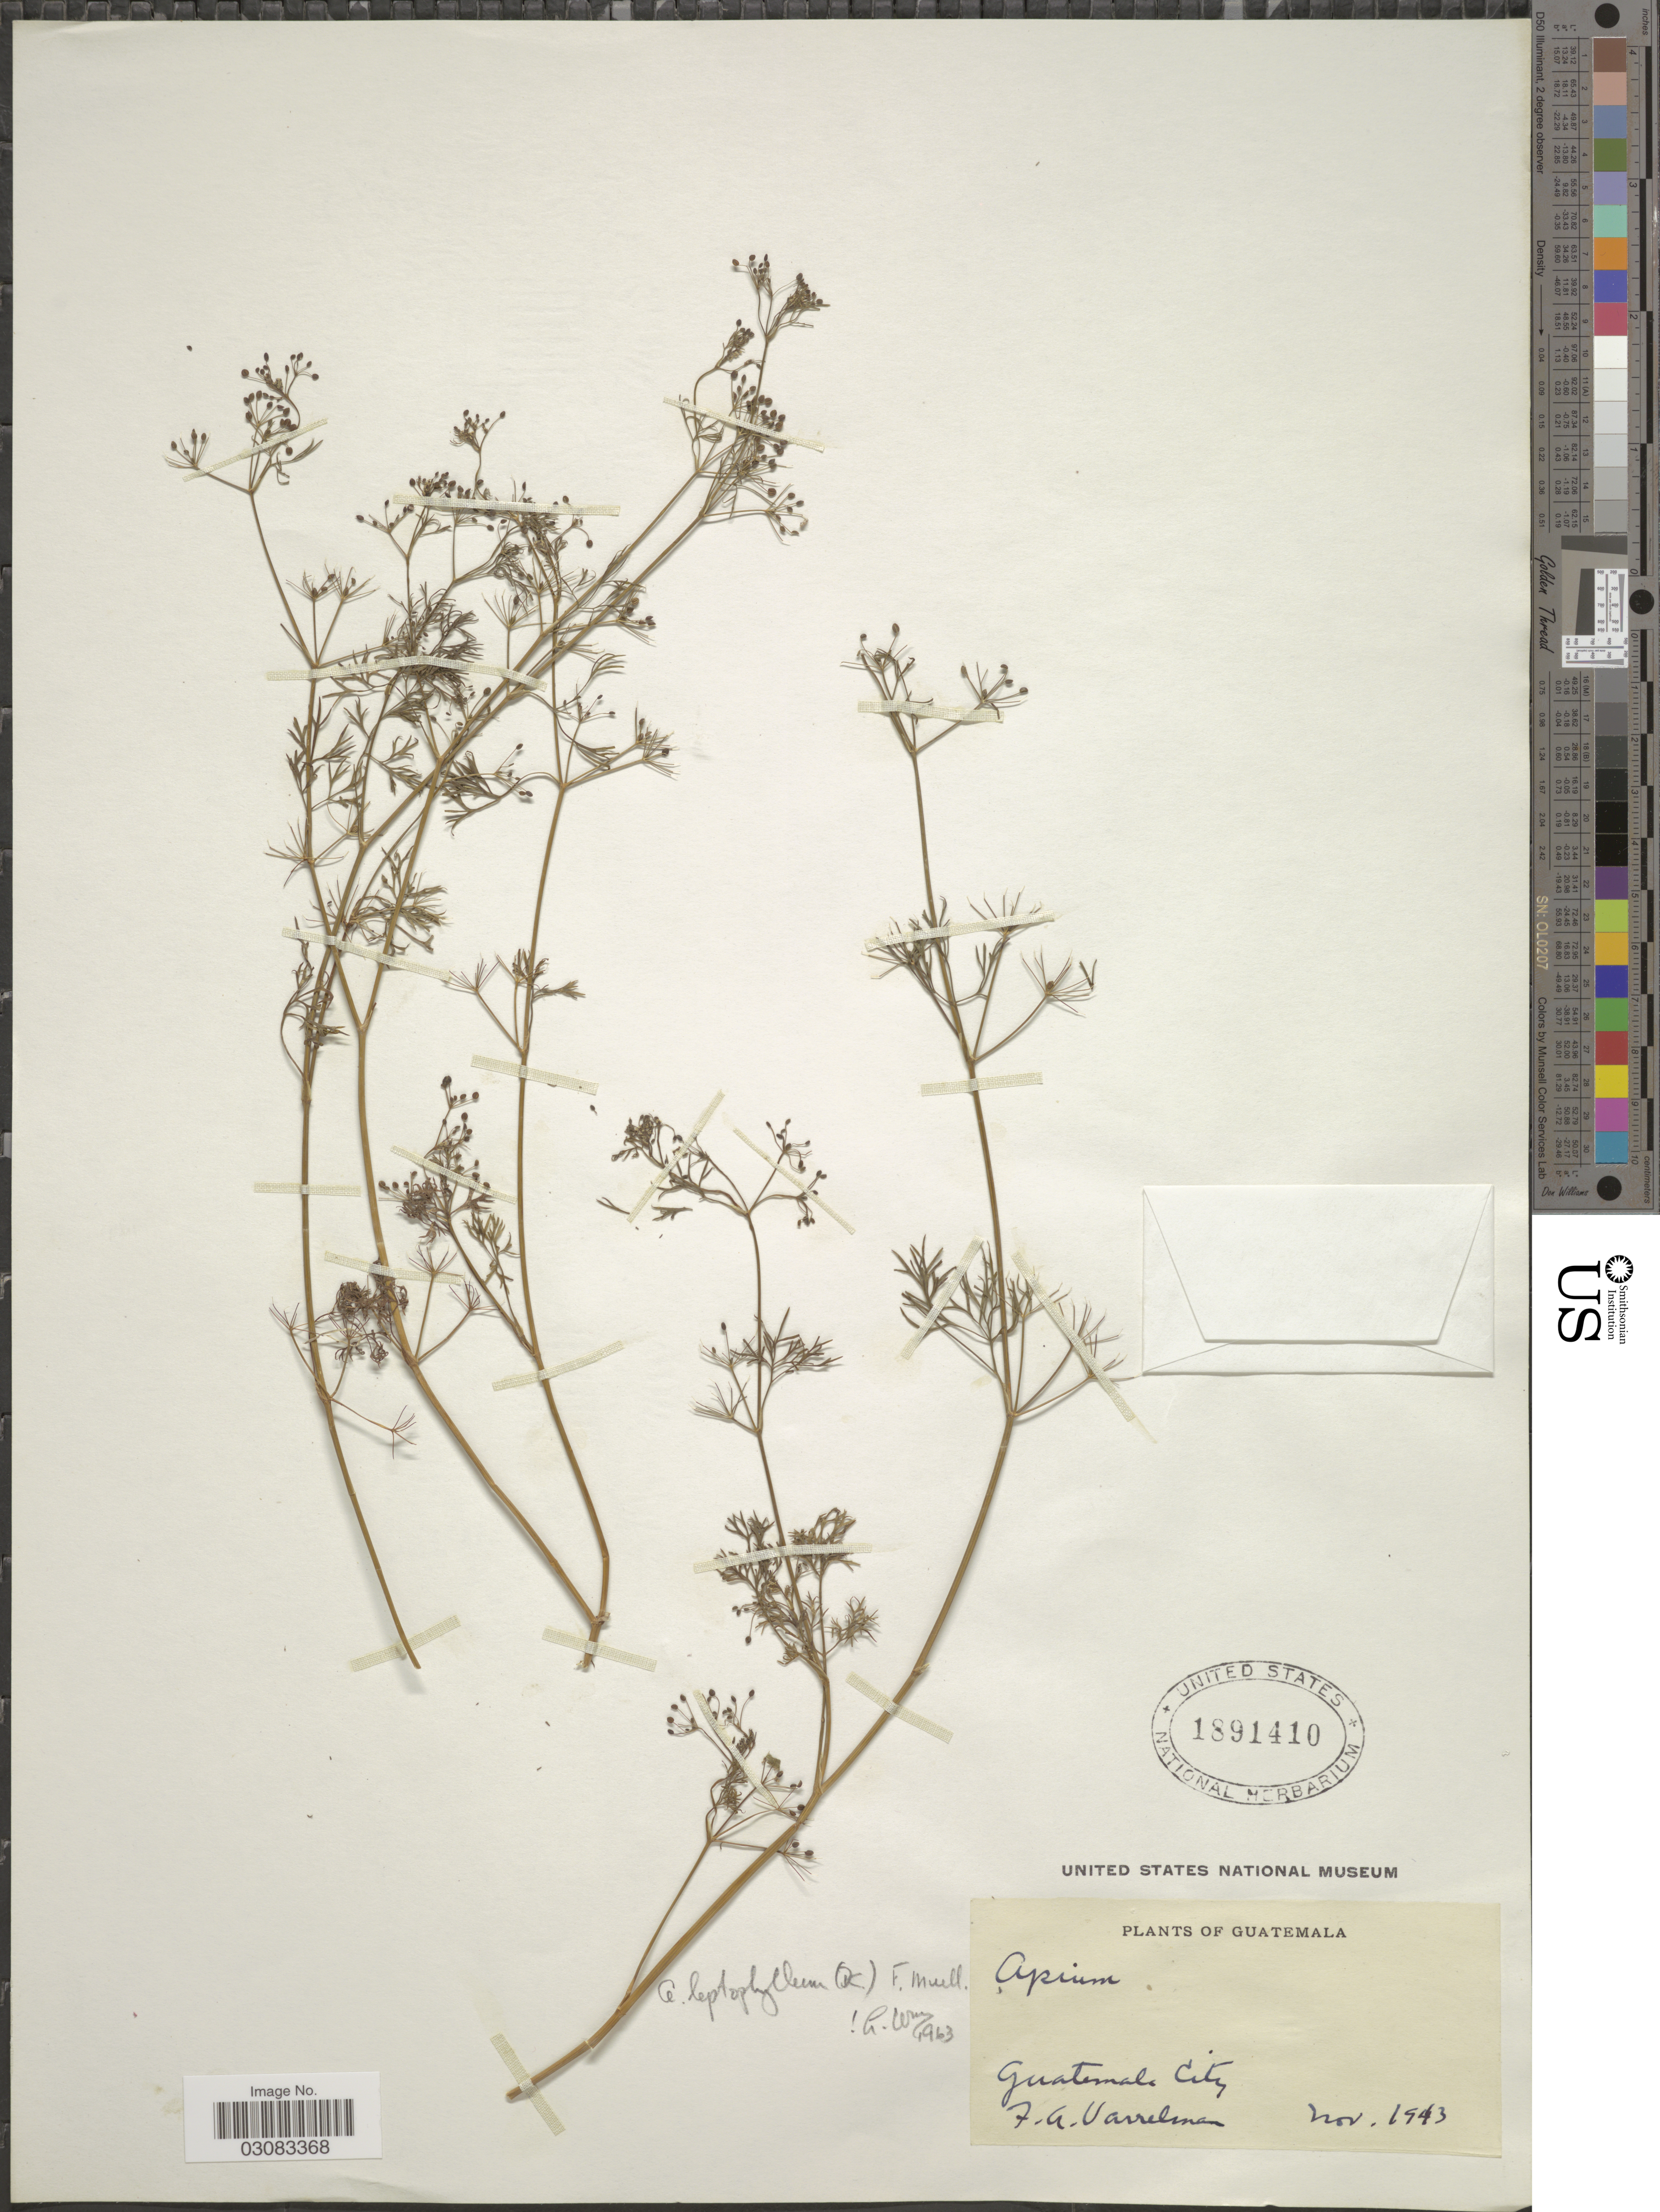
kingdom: Plantae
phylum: Tracheophyta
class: Magnoliopsida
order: Apiales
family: Apiaceae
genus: Cyclospermum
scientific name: Cyclospermum leptophyllum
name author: (Pers.) Sprague ex Britton & P. Wilson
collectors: F. Varrelman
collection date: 1943-11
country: Guatemala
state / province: Guatemala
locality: Guatemala City.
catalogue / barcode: US 1891410